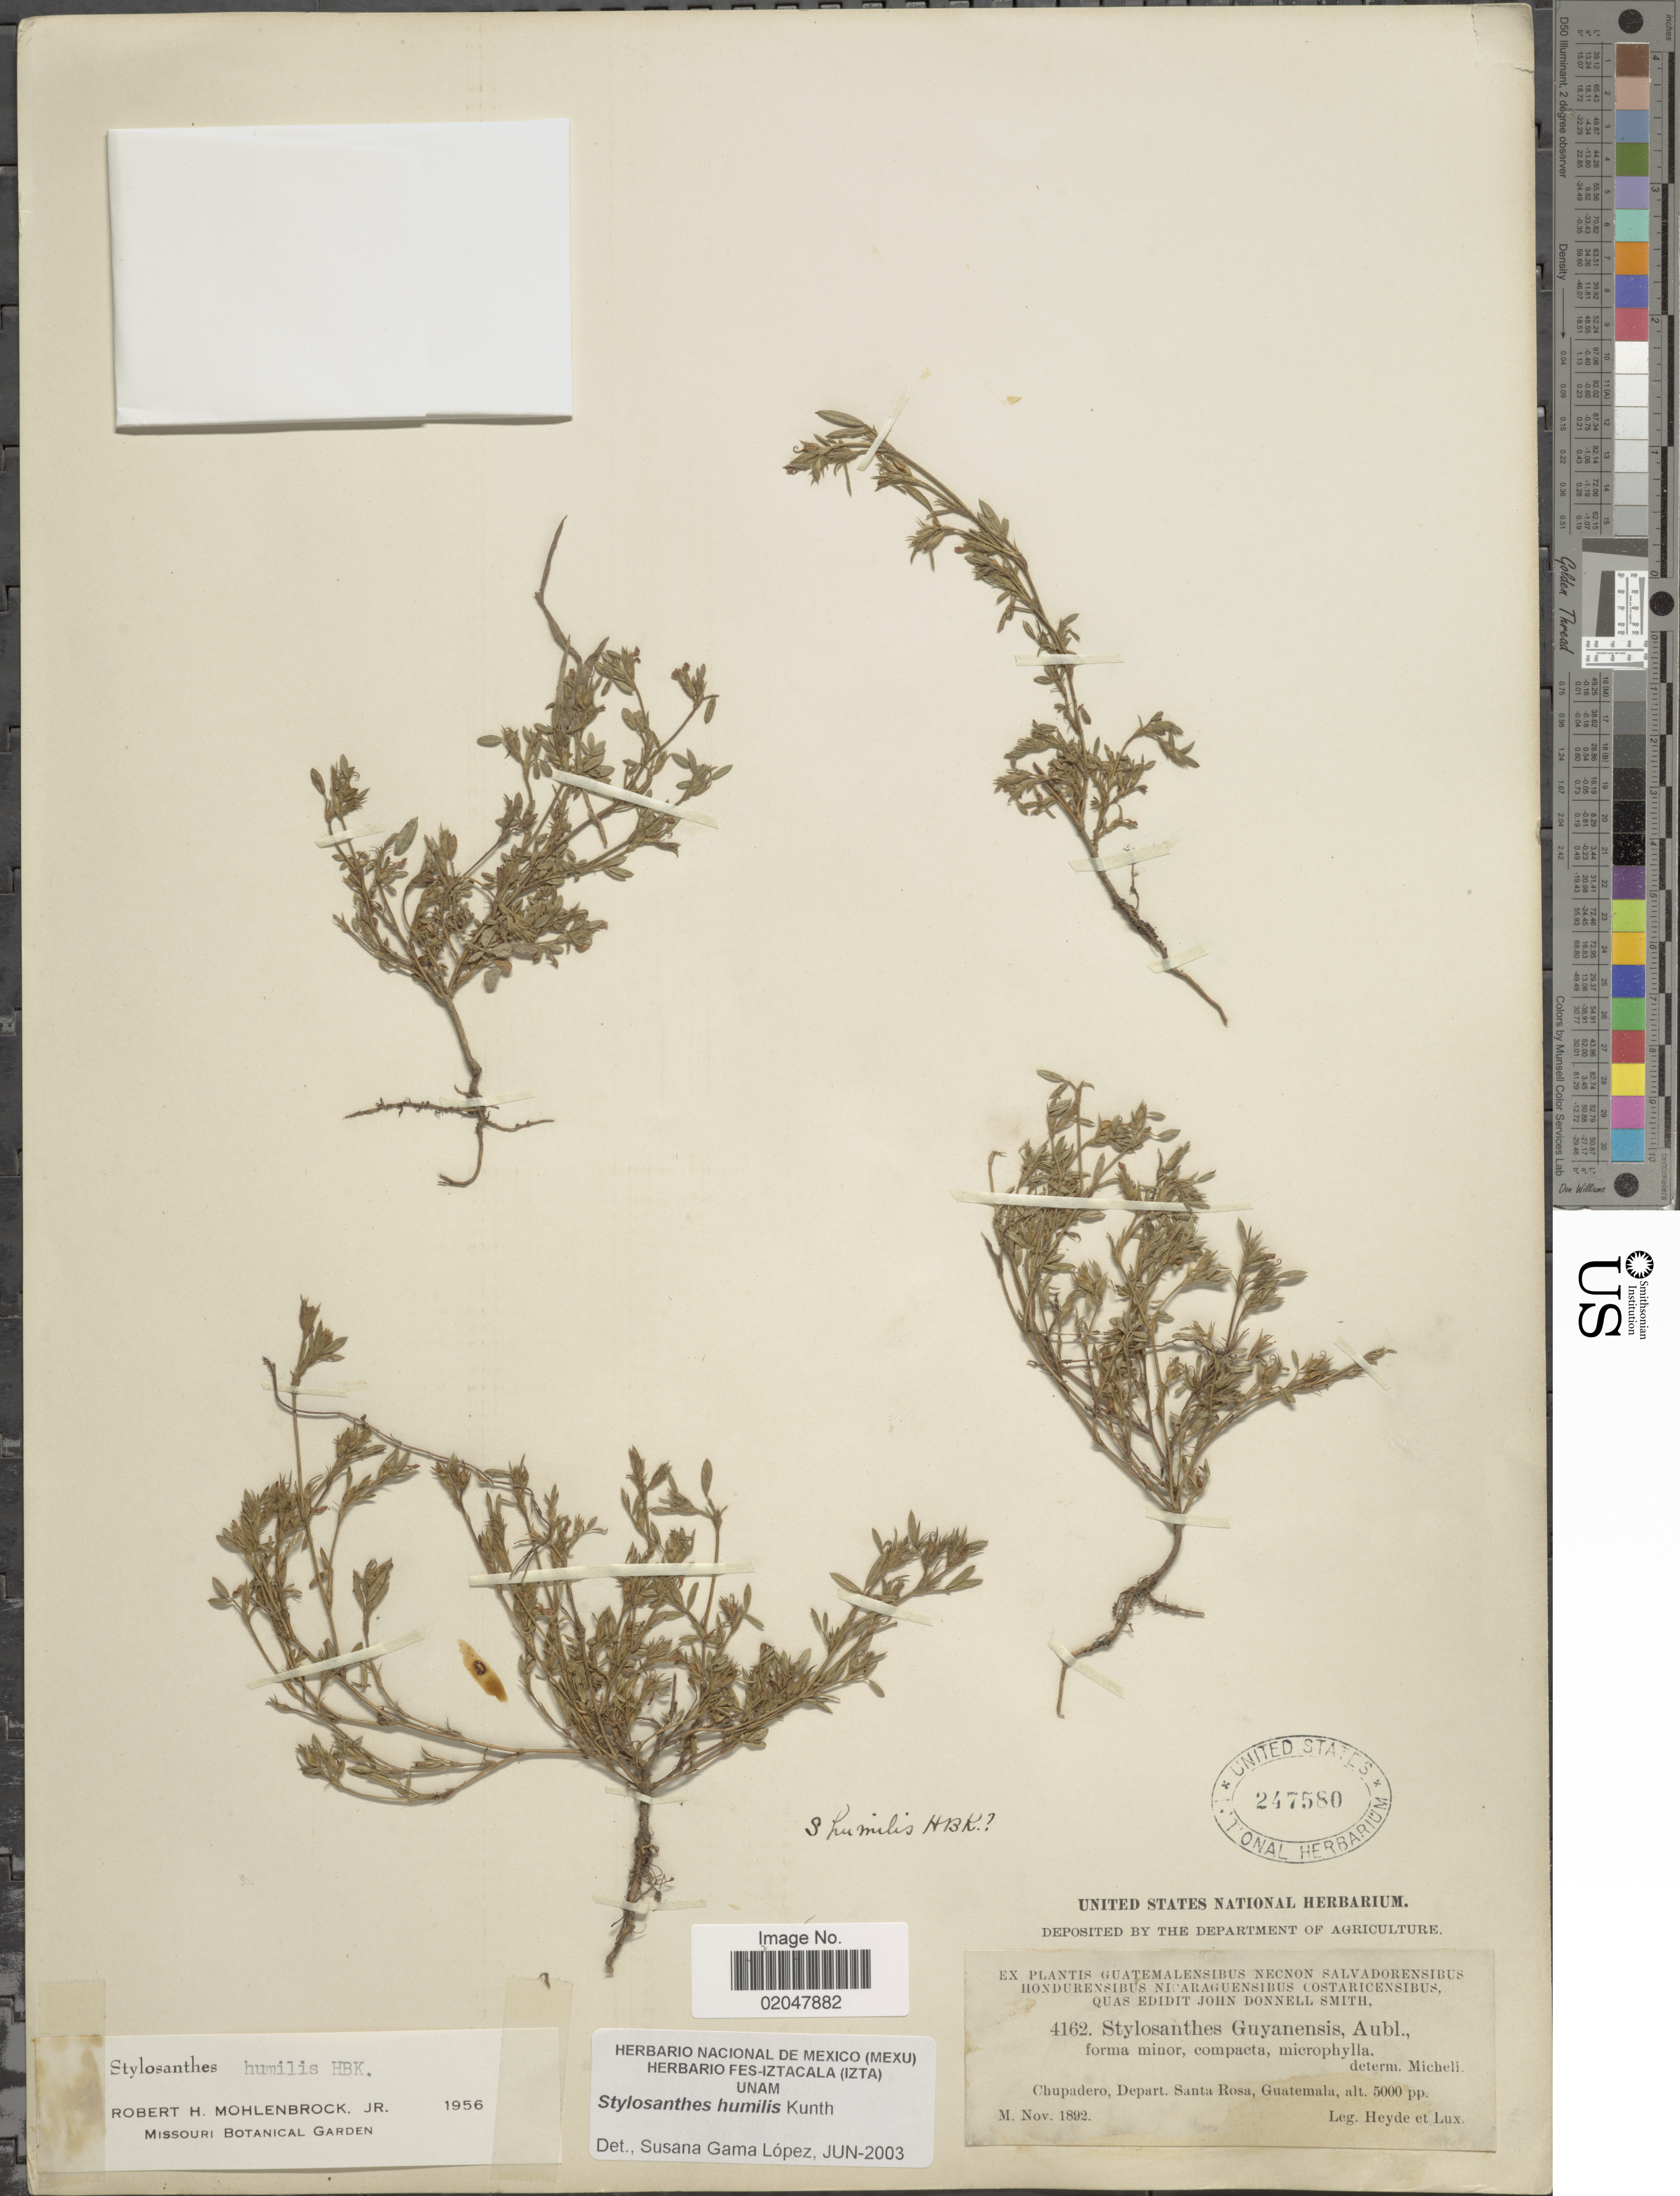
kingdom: Plantae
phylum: Tracheophyta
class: Magnoliopsida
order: Fabales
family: Fabaceae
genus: Stylosanthes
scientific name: Stylosanthes humilis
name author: Kunth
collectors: Heyde & Lux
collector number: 4162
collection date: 1892-11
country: Guatemala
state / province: Santa Rosa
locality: Chupadero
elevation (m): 1524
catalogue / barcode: US 247580